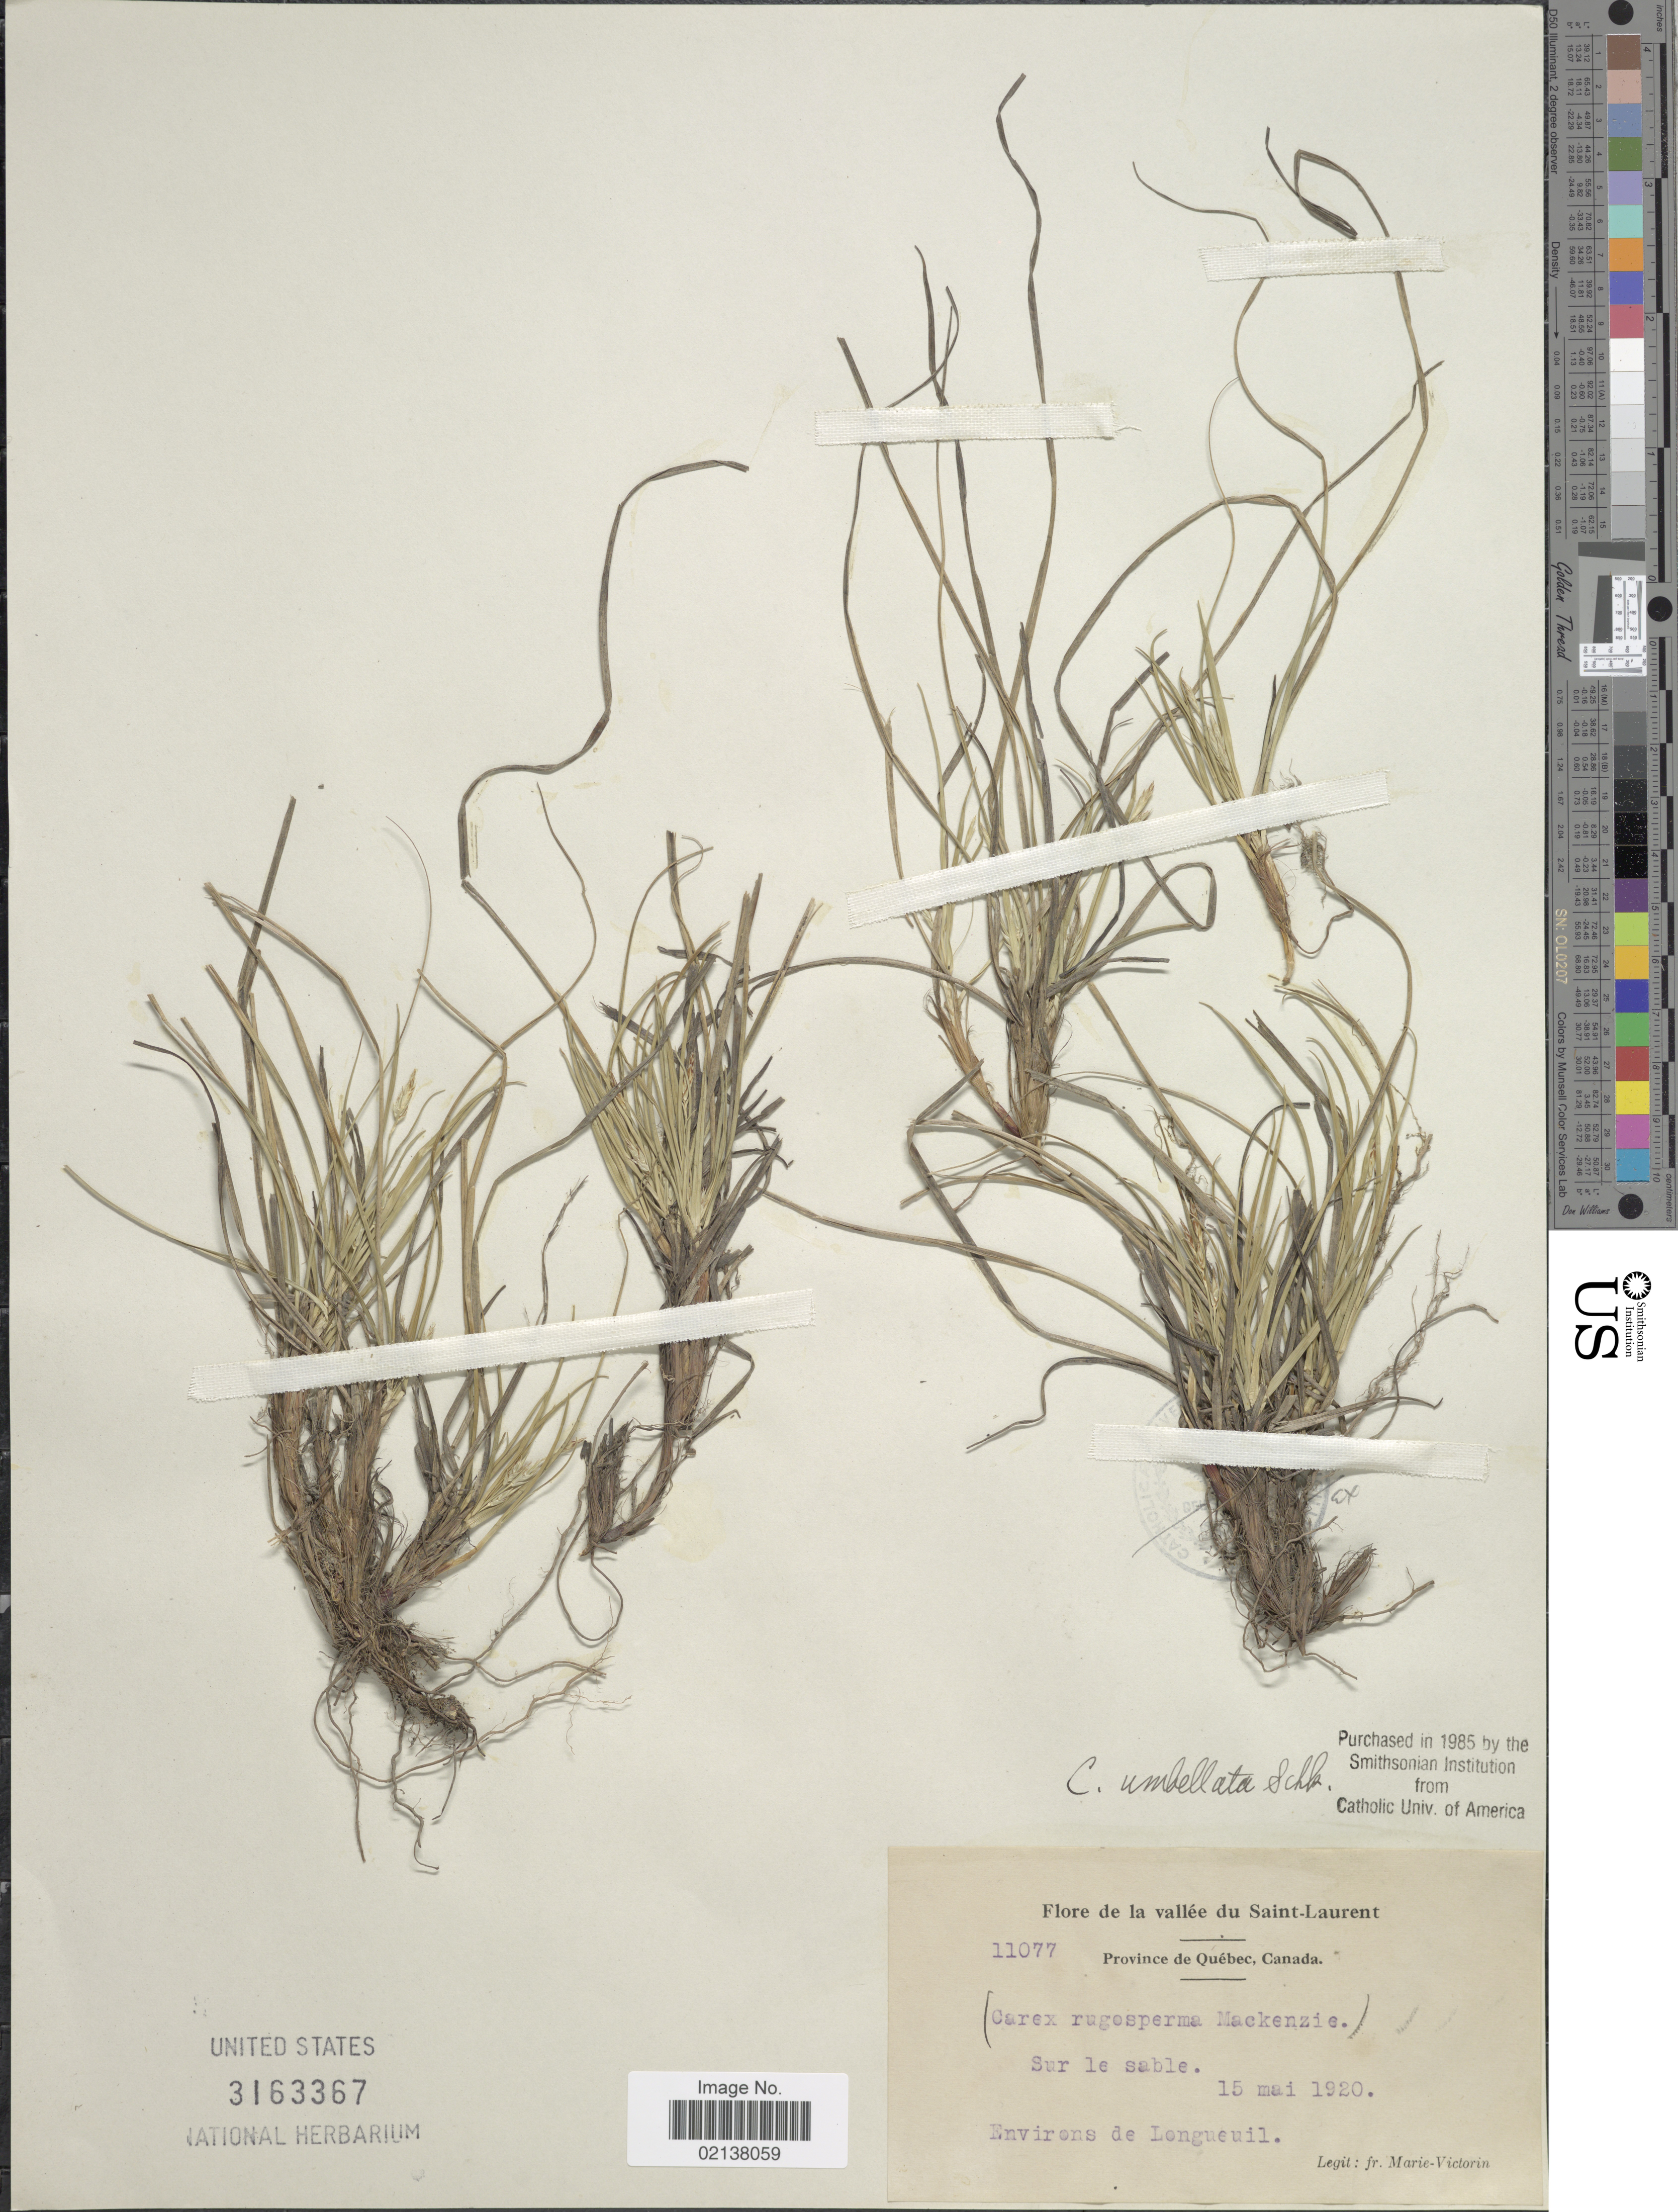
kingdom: Plantae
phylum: Tracheophyta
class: Liliopsida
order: Poales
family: Cyperaceae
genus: Carex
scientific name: Carex umbellata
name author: Schkuhr ex Willd.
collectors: F. Marie-Victorin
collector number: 11077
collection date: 1920-05-15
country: Canada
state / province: Quebec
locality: Vallee du Saint-Laurent. Sur le sable pres. Environs de Longueuil.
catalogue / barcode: US 3163367